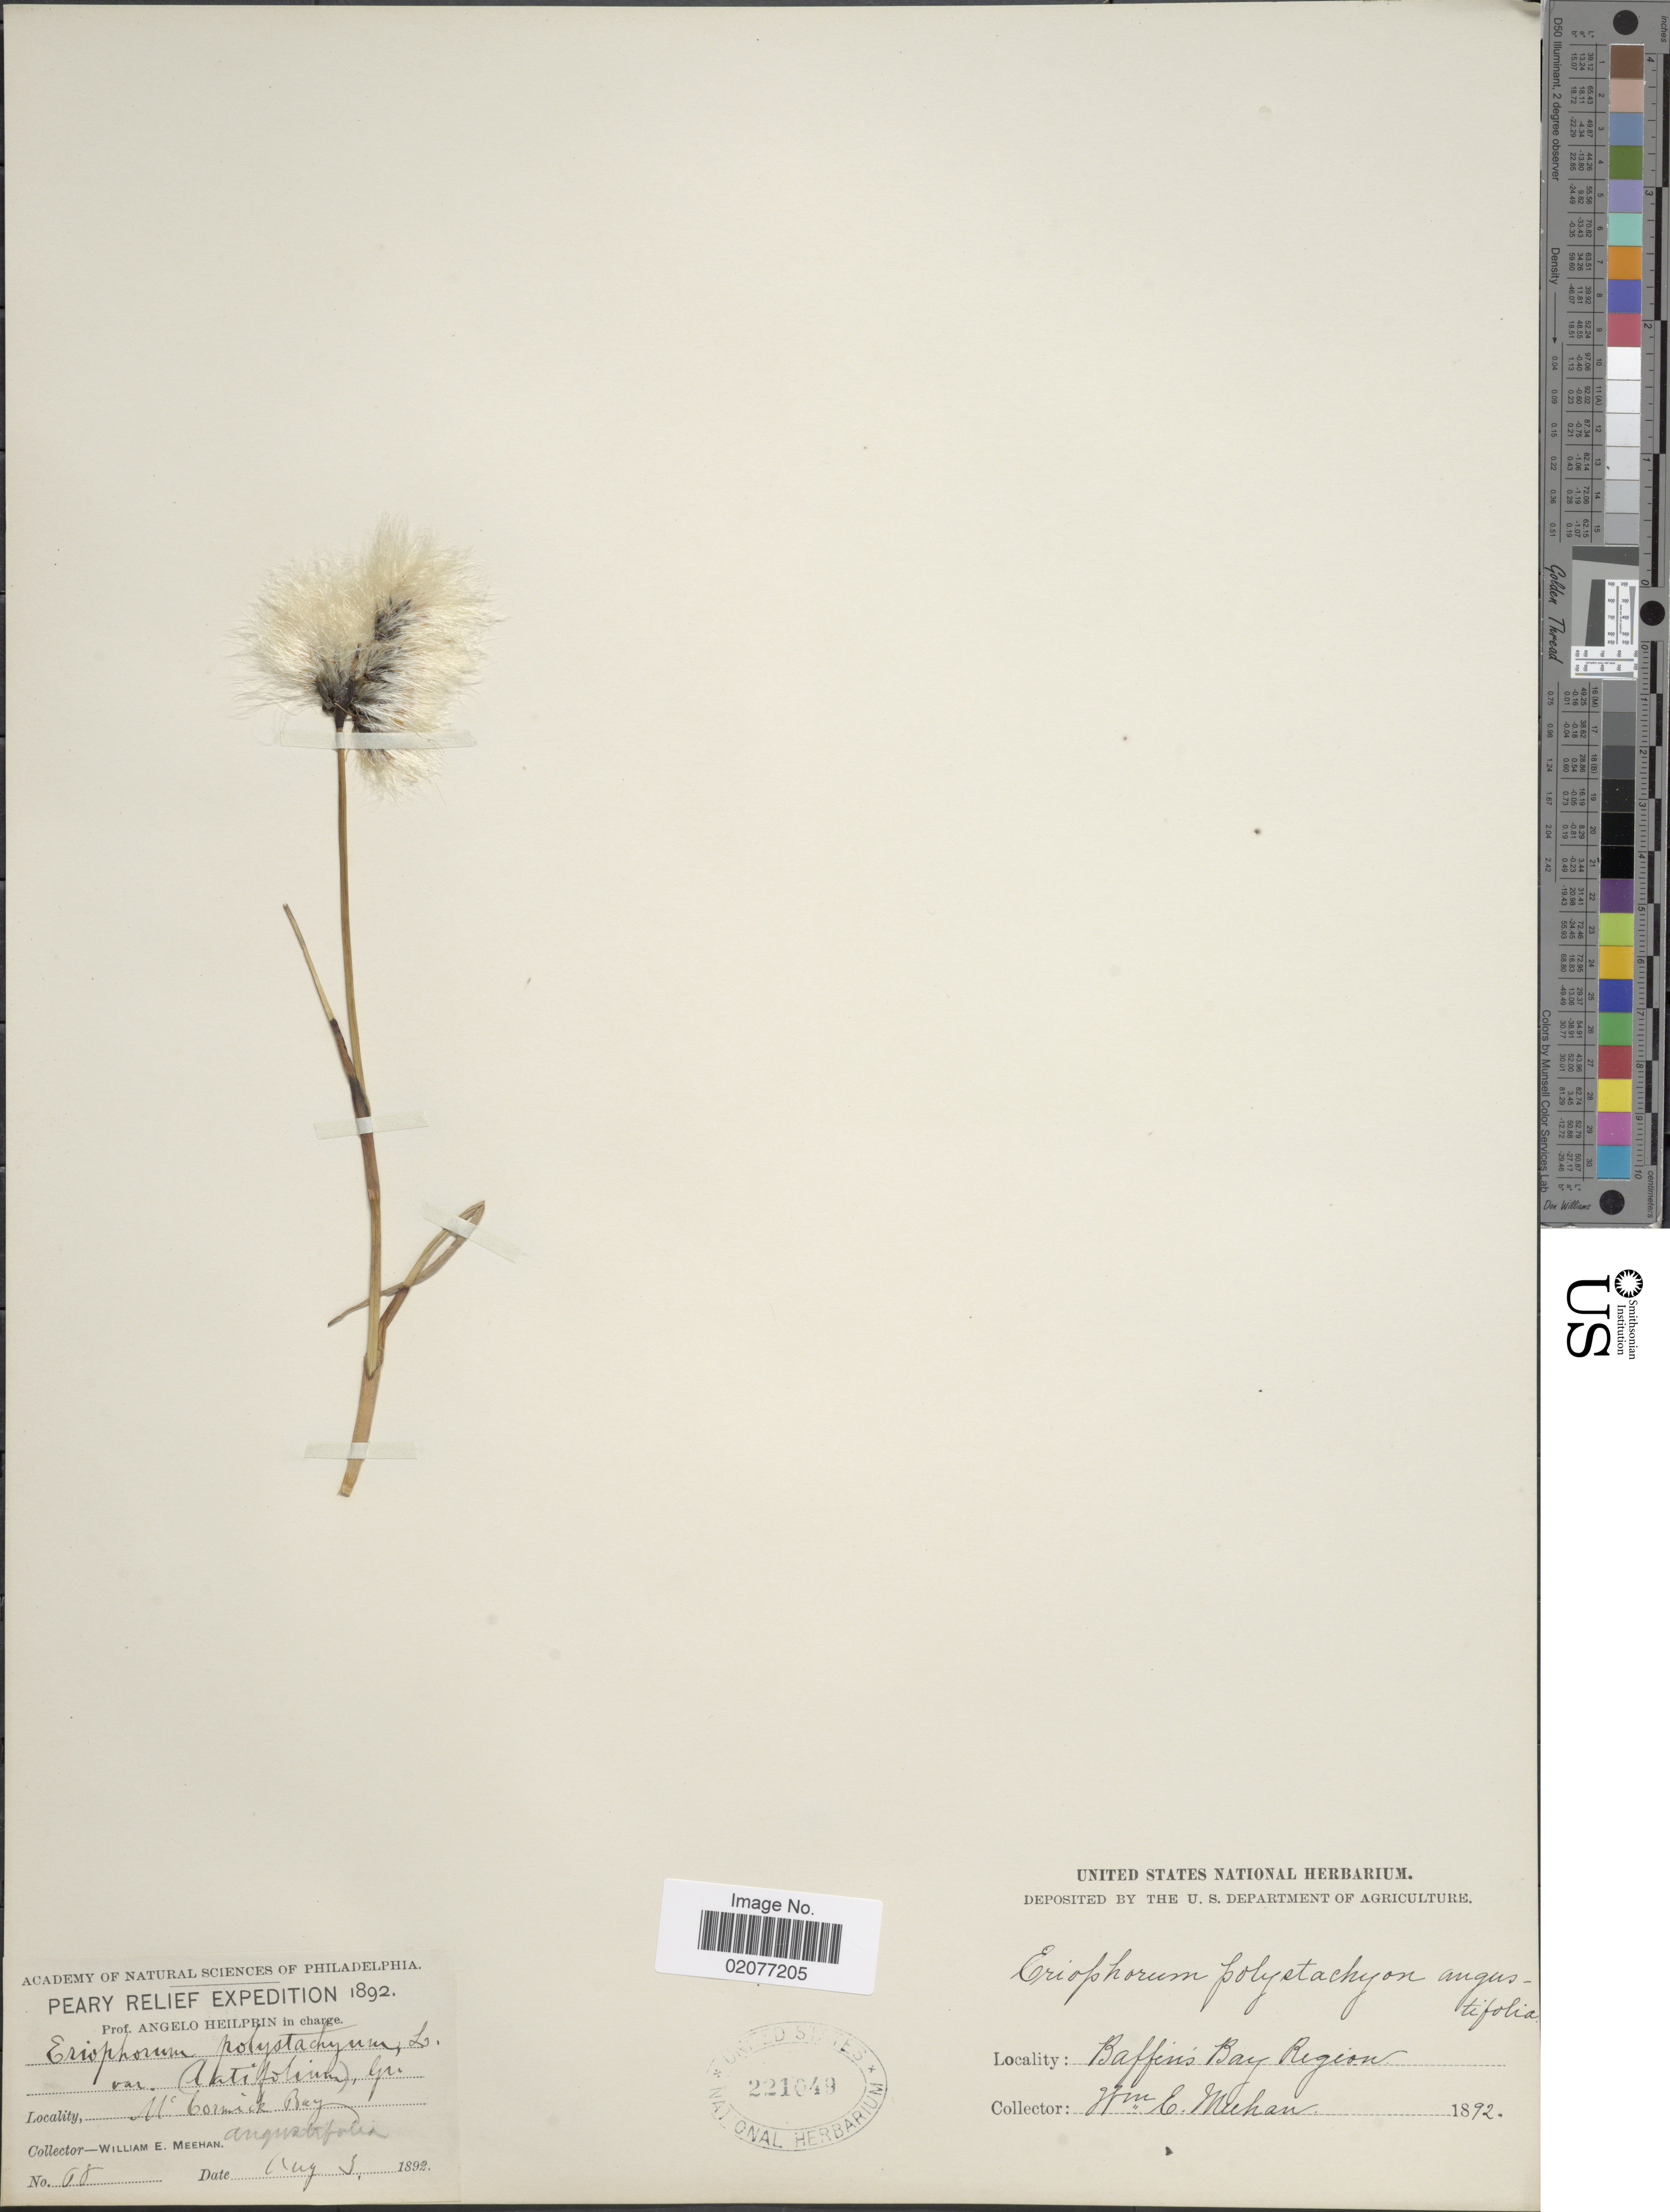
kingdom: Plantae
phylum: Tracheophyta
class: Liliopsida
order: Poales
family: Cyperaceae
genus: Eriophorum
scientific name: Eriophorum angustifolium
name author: Honck.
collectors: W. Meehan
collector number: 68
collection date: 1892-08-03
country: Greenland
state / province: Avannaata / Qeqertalik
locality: Baffin's Bay Region. McCormick Bay, Qaasuitsup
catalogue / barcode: US 221049